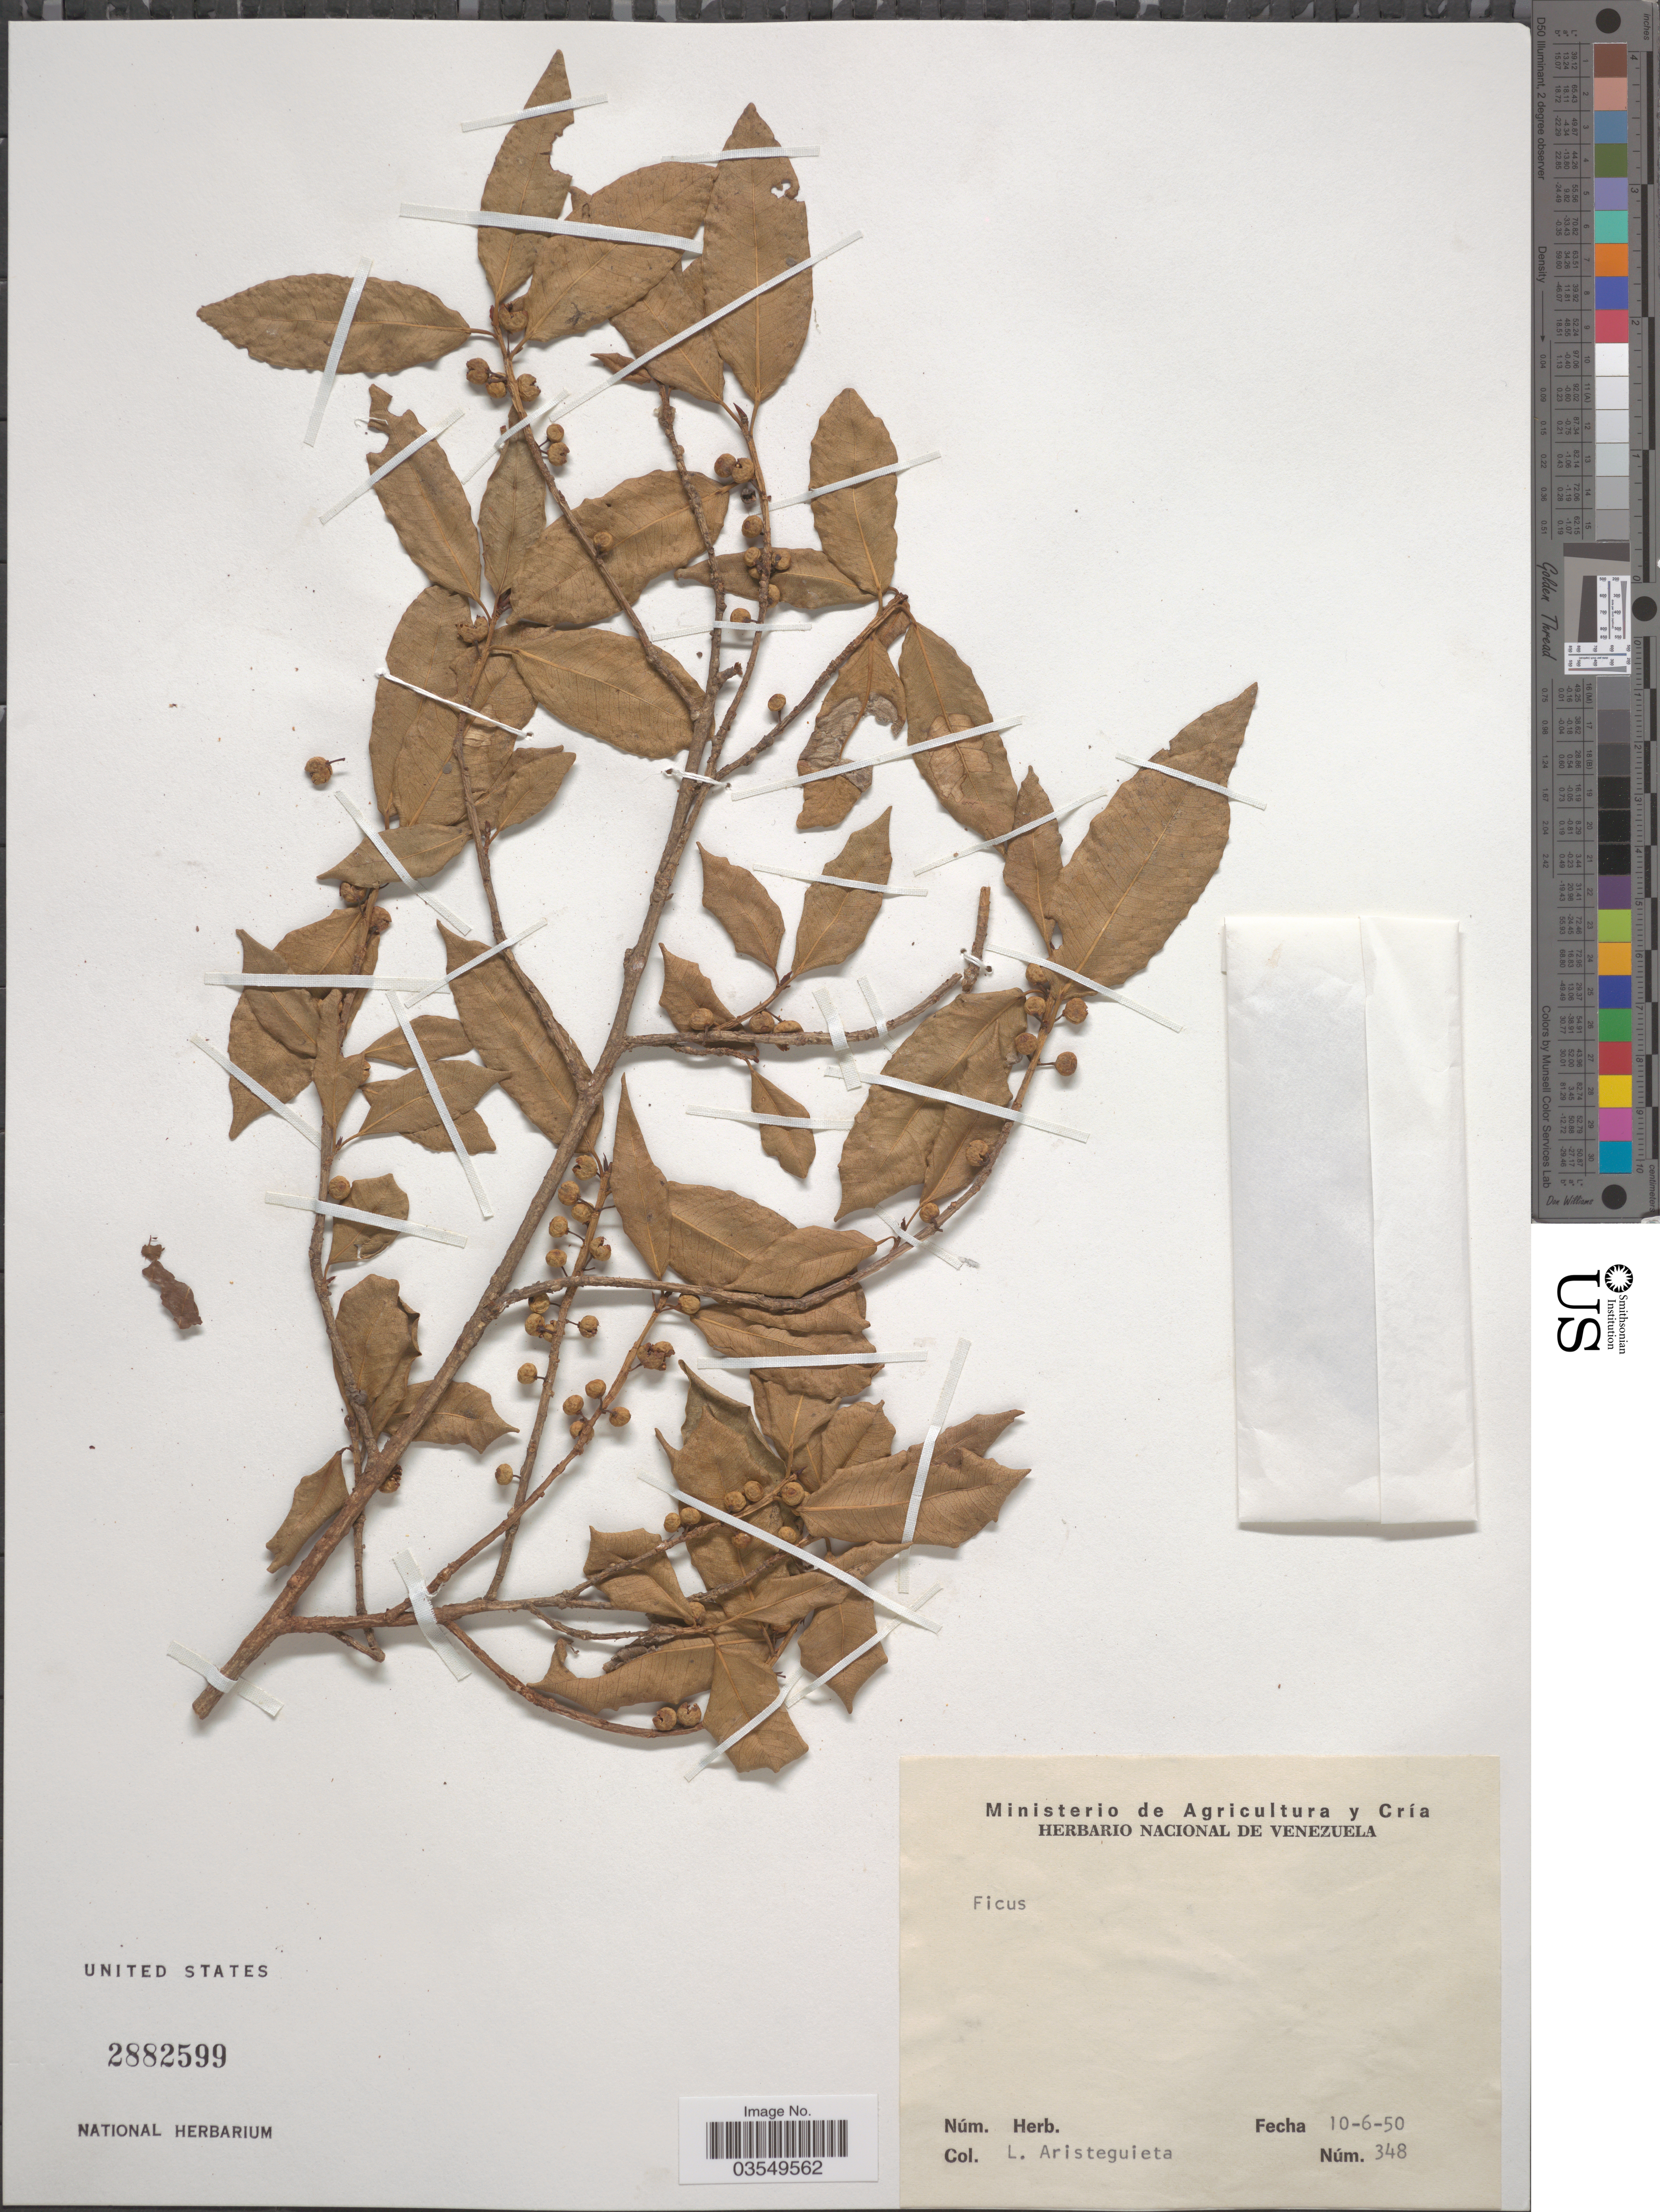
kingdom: Plantae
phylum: Tracheophyta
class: Magnoliopsida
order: Rosales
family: Moraceae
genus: Ficus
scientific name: Ficus amazonica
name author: (Miq.) Miq.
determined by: Mitidieri, Nicole, (WIS), University of Wisconsin - Madison (UNITED STATES)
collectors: L. Aristeguieta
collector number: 348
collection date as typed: Transcribed d/m/y: 10/6/50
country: Venezuela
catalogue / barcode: US 2882599